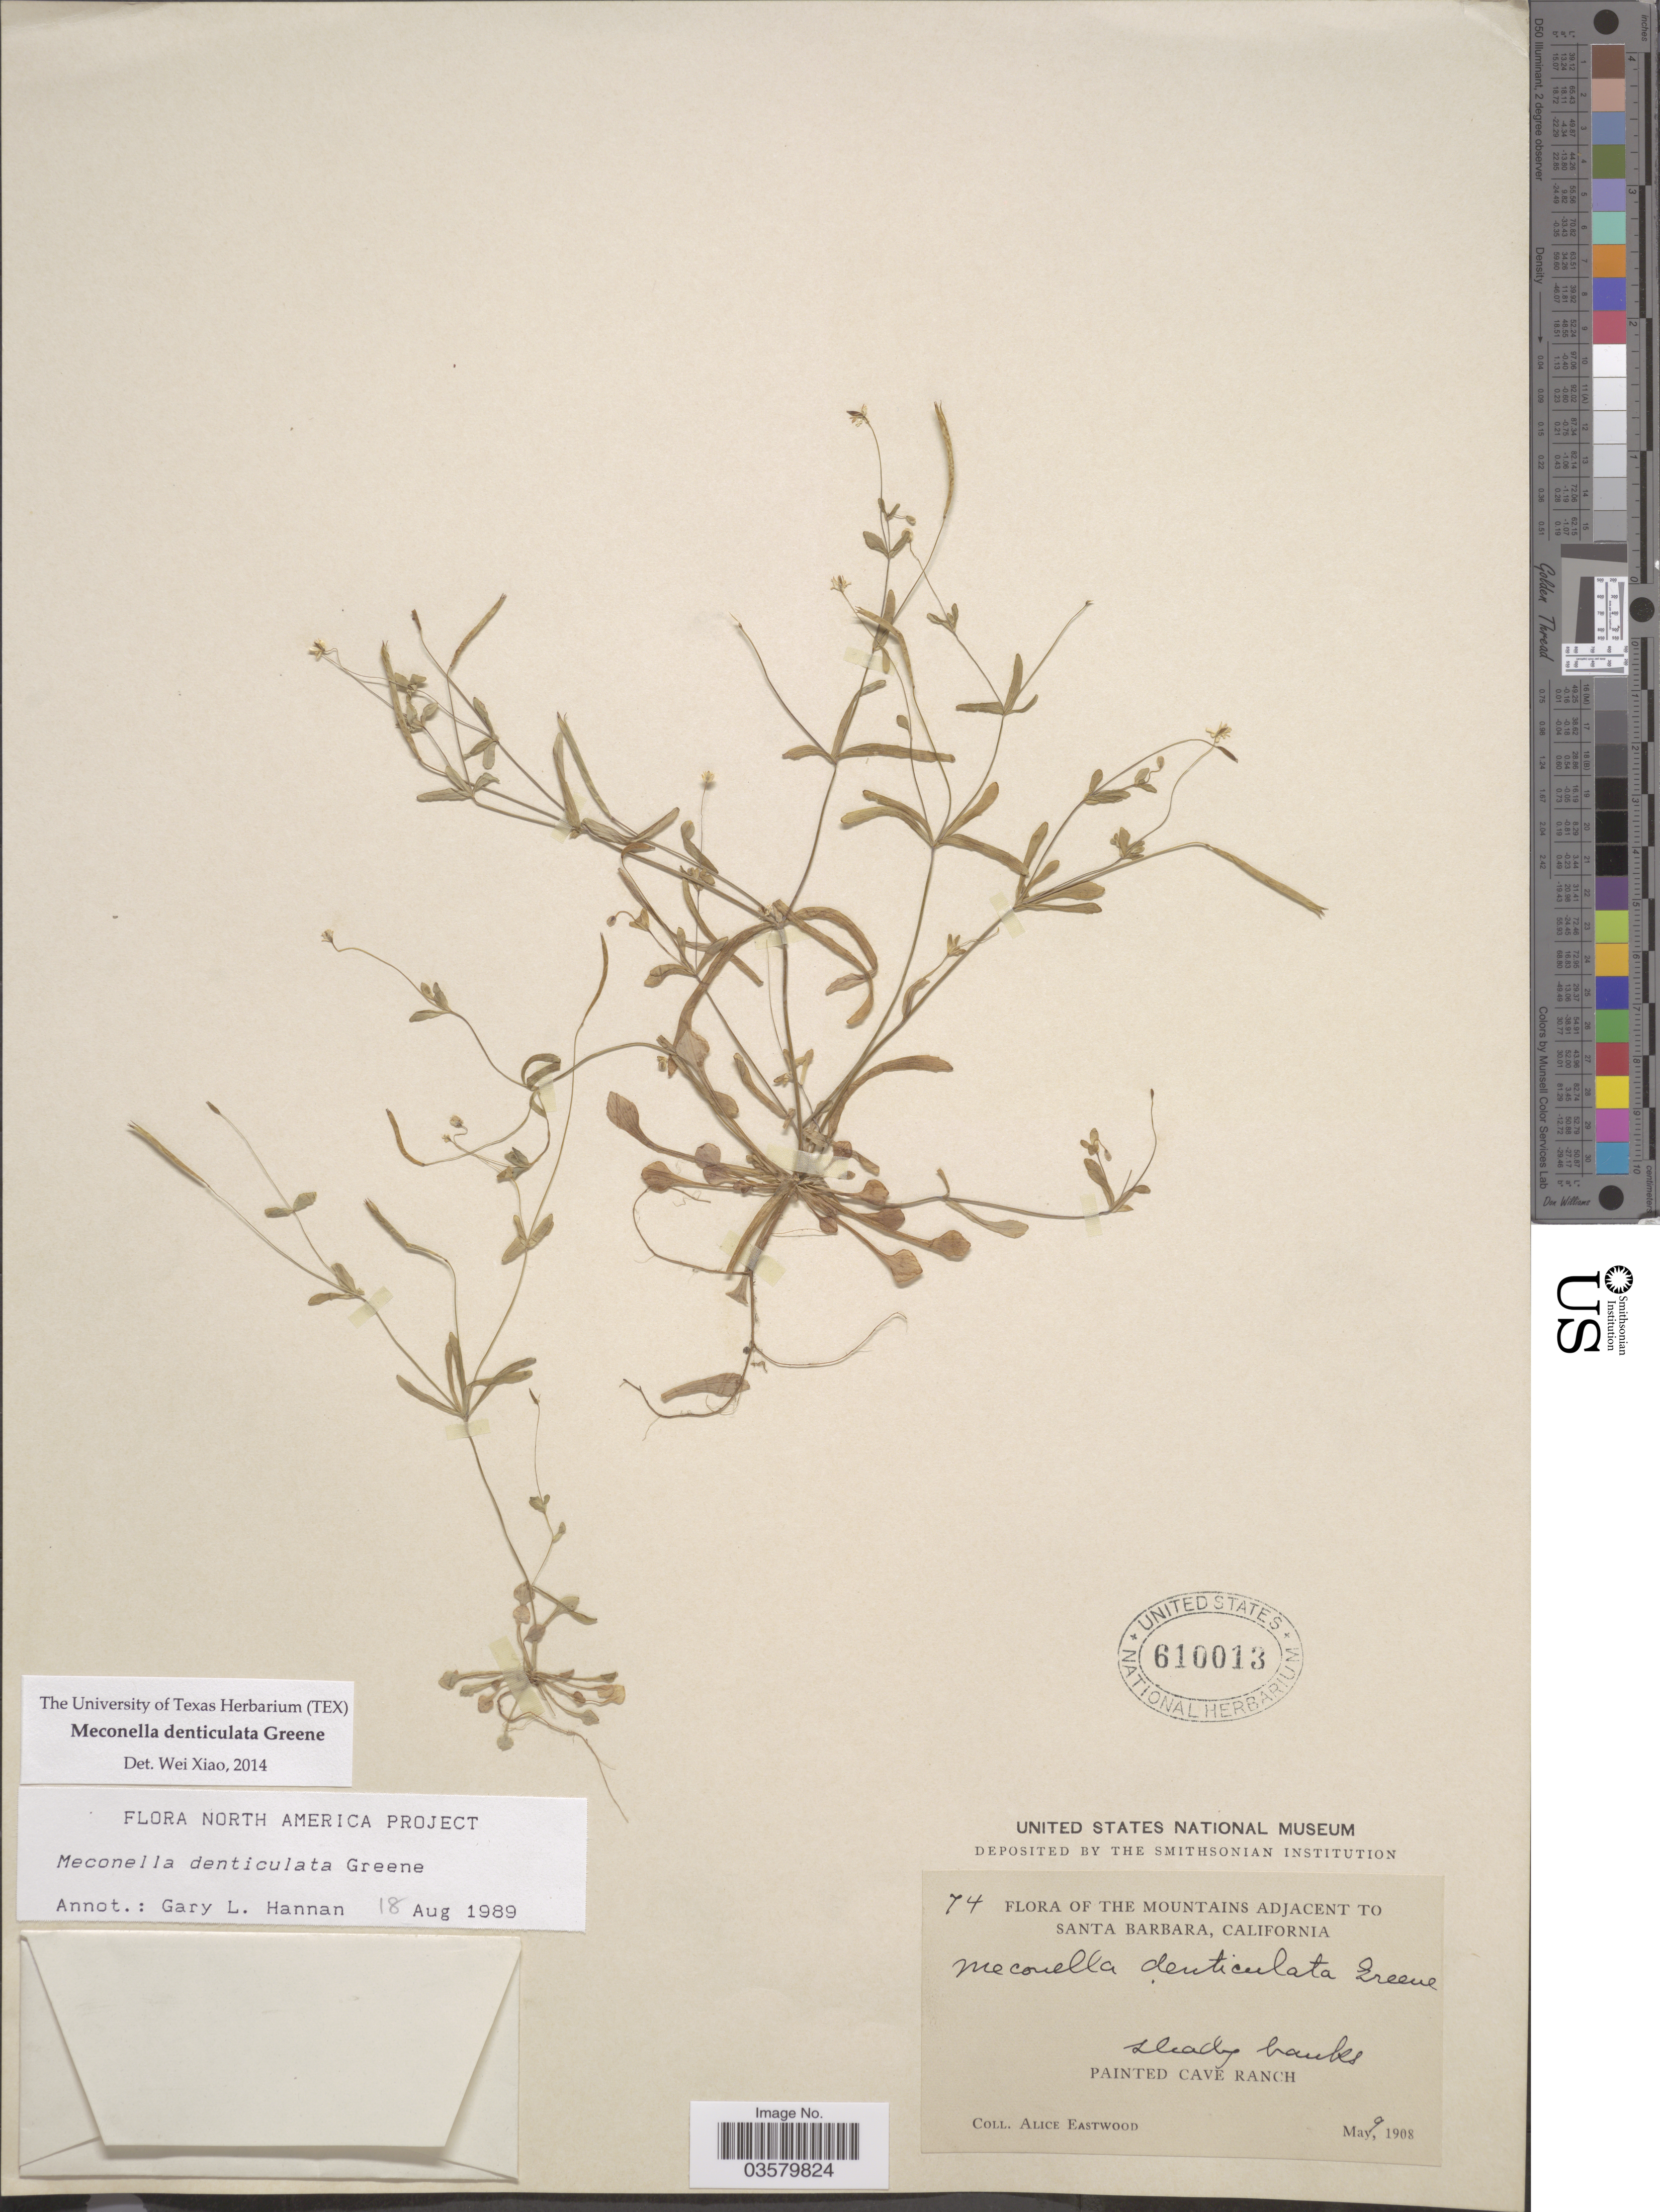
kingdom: Plantae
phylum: Tracheophyta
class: Magnoliopsida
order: Ranunculales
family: Papaveraceae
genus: Meconella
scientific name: Meconella denticulata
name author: Greene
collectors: A. Eastwood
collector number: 74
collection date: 1908-05-09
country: United States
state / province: California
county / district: Santa Barbara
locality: The mountains adjacent to Santa Barbara. Painted Cave Ranch.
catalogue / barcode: US 610013